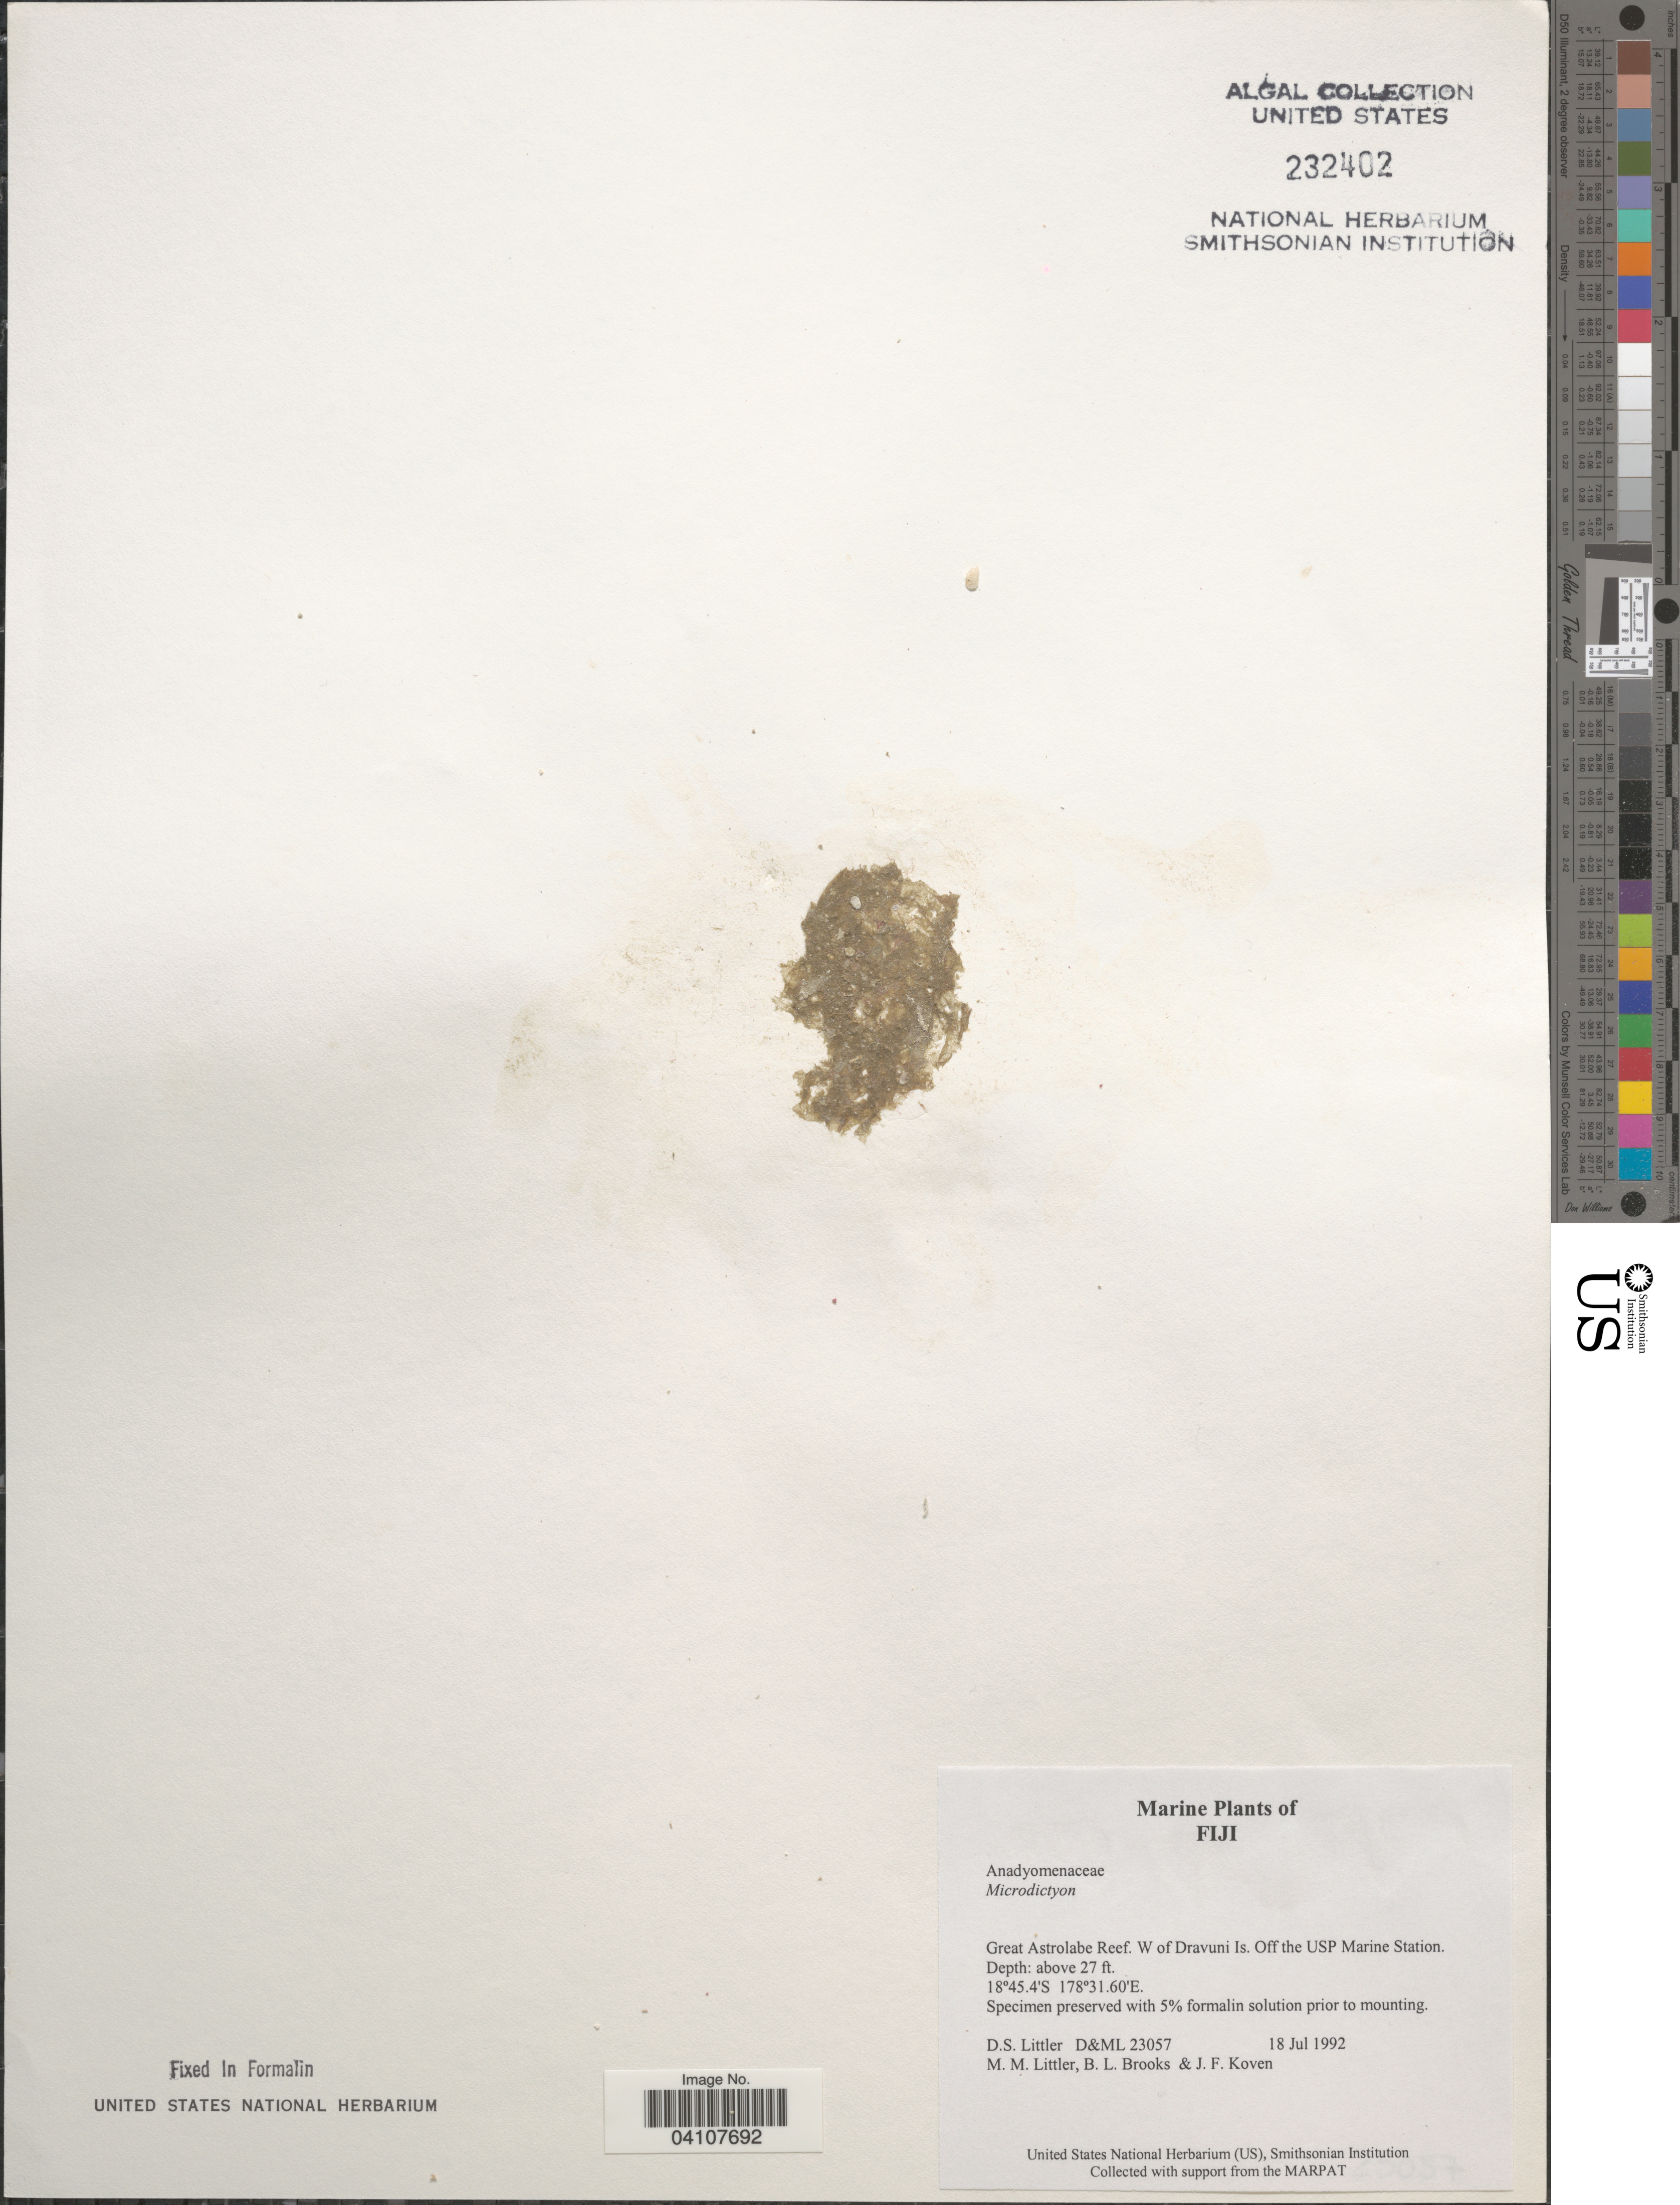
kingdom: Plantae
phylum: Chlorophyta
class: Ulvophyceae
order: Cladophorales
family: Anadyomenaceae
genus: Microdictyon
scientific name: Microdictyon sp.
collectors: D. S. Littler, B. Brooks & J. Koven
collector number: D&ML23057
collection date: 1992-07-18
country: Fiji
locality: Great Astrolabe Reef. W of Dravuni Is. Off the USP Marine Station.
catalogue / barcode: US 232402